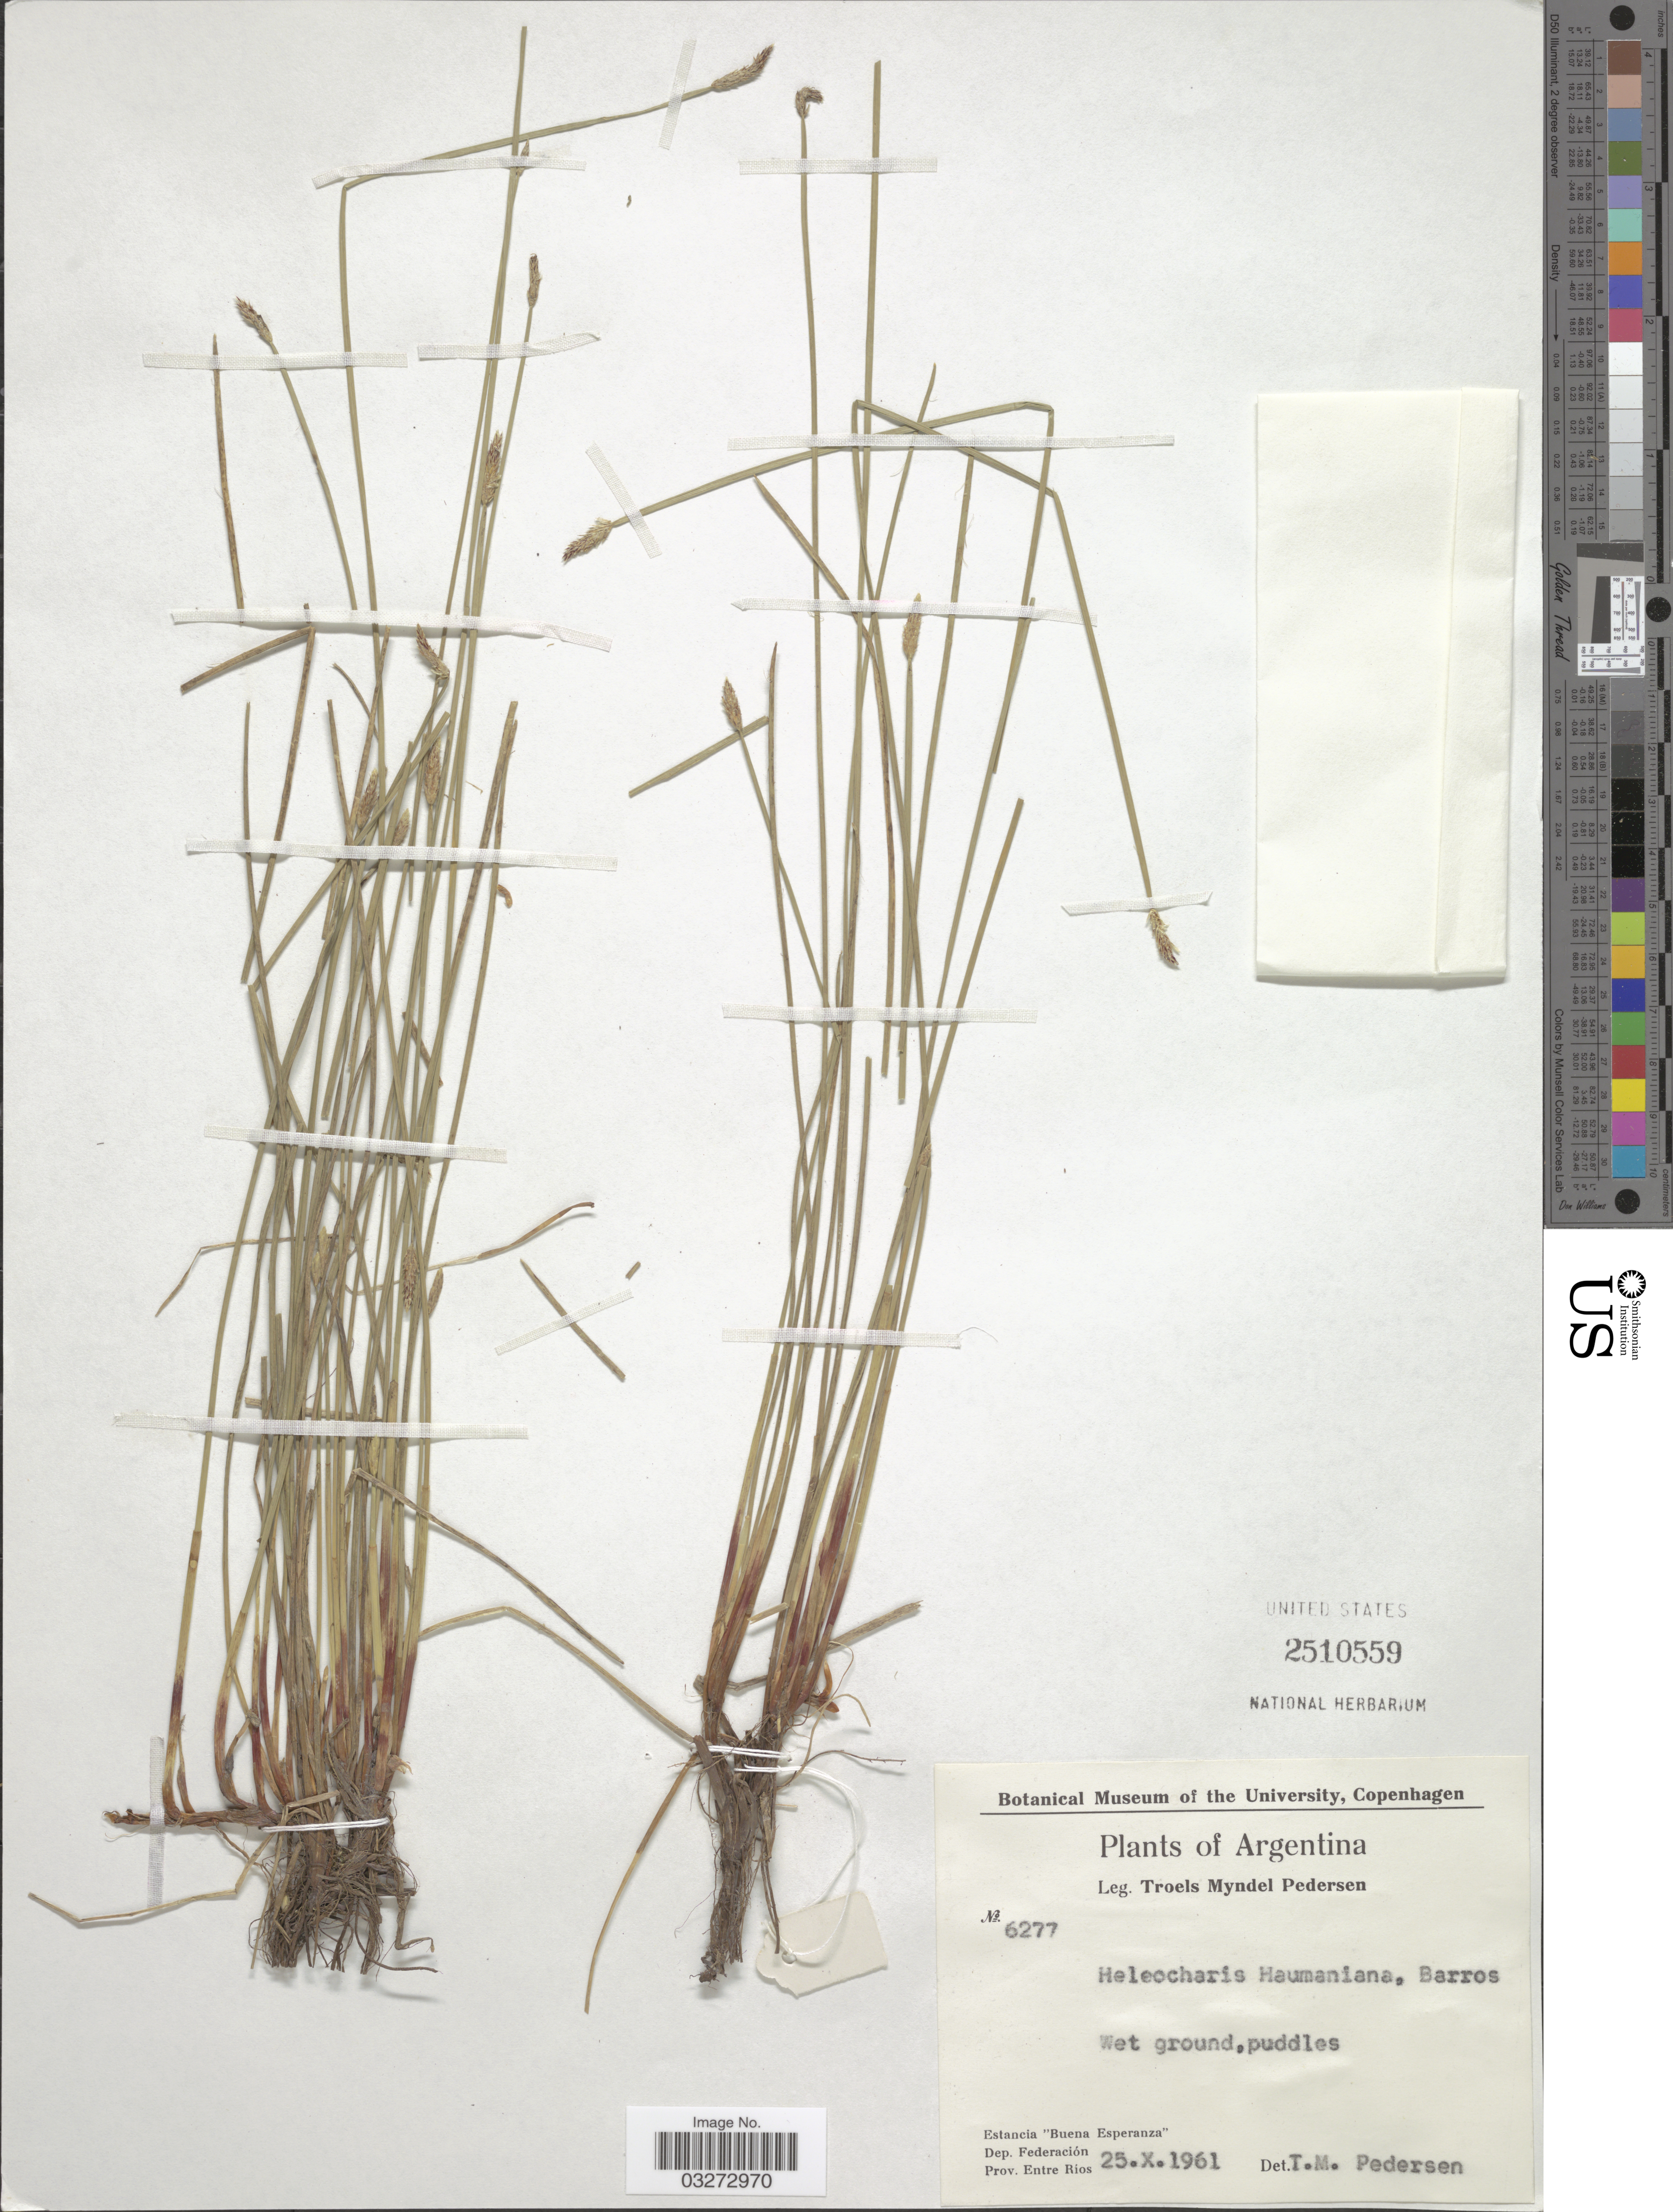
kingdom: Plantae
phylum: Tracheophyta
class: Liliopsida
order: Poales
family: Cyperaceae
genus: Eleocharis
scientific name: Eleocharis haumaniana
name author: Barros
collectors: T. Pederson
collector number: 6277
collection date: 1961-10-25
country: Argentina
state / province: Entre Rios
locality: Estancia "Buena Esperanza". Dep. Federación.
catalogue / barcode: US 2510559